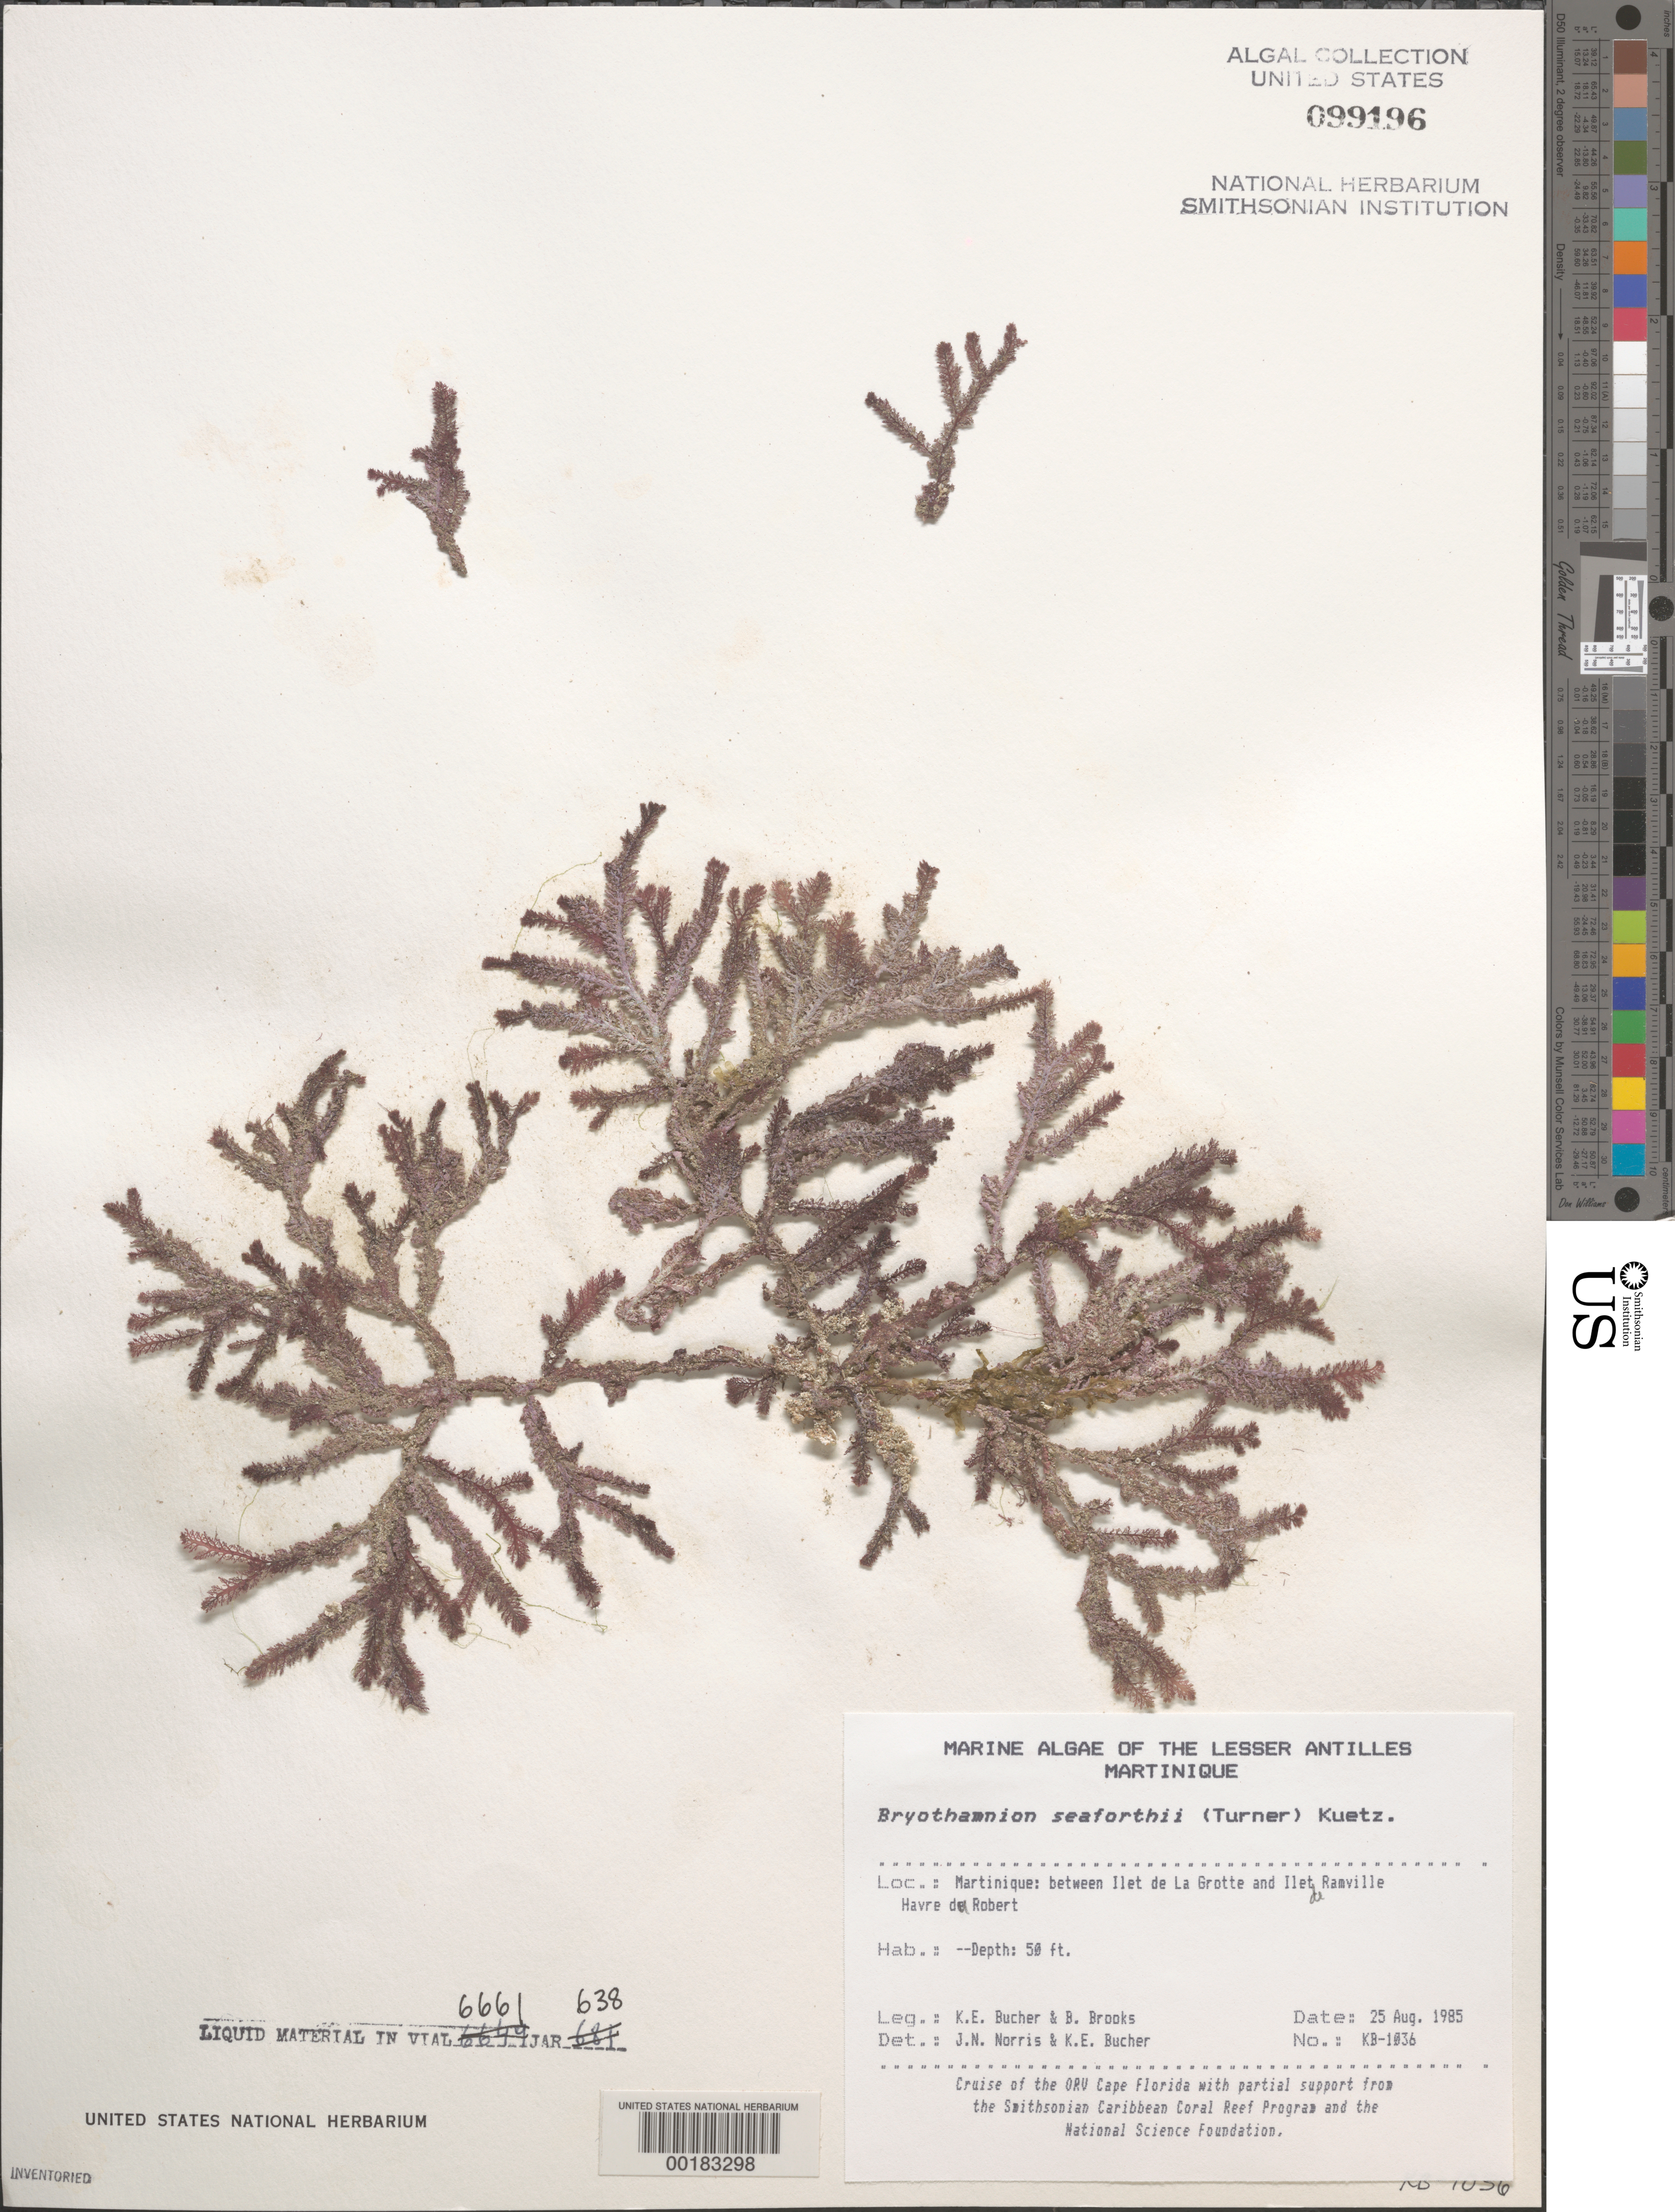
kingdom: Plantae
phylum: Rhodophyta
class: Florideophyceae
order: Ceramiales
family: Rhodomelaceae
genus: Bryothamnion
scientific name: Bryothamnion seaforthii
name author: (Turner) Kütz.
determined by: Norris, J. N.; Bucher, K. E.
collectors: K. E. Bucher & B. Brooks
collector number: Kb-1036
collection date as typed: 25 Aug 1985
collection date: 1985-08-25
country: Martinique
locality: Between Ilet de la Grotte and Ilet de Ramville, Havre du Robert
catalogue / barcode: US 99196